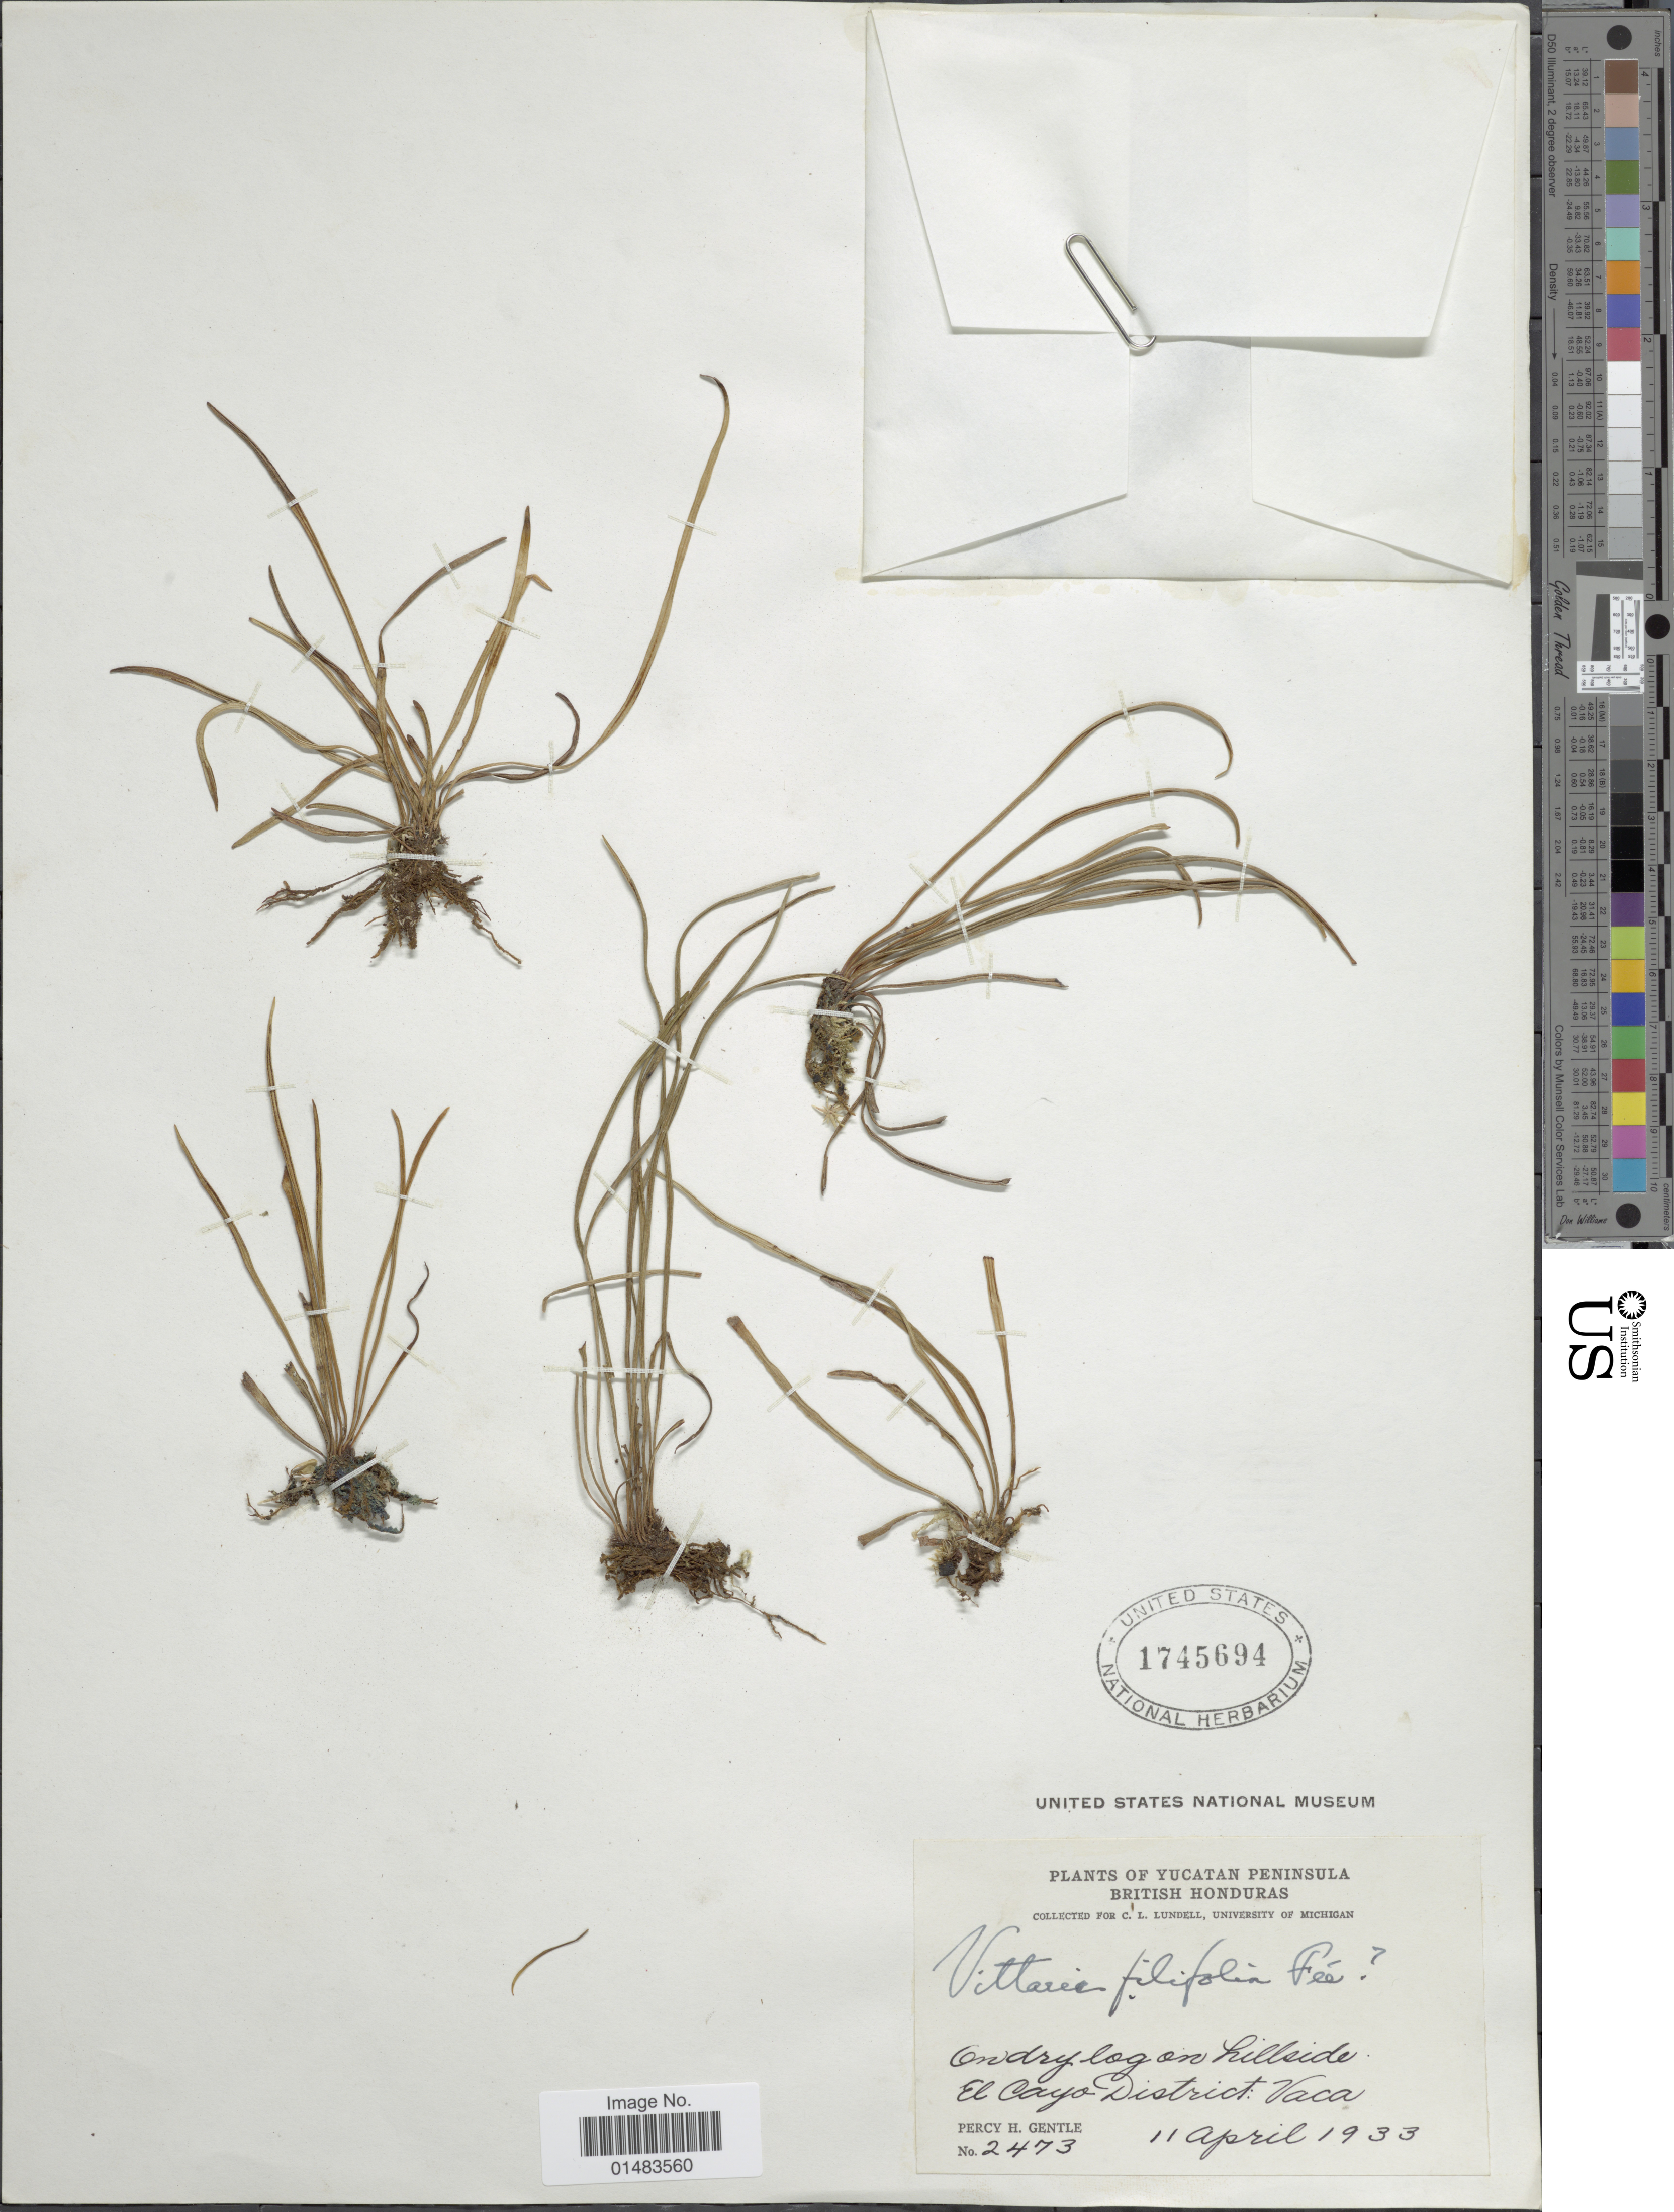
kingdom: Plantae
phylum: Tracheophyta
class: Polypodiopsida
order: Polypodiales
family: Pteridaceae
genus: Vittaria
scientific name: Vittaria graminifolia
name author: Kaulf.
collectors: P. H. Gentle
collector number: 2473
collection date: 1933-04-11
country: Belize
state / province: Cayo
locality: Yucatan Peninsula, British Honduras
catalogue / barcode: US 1745694